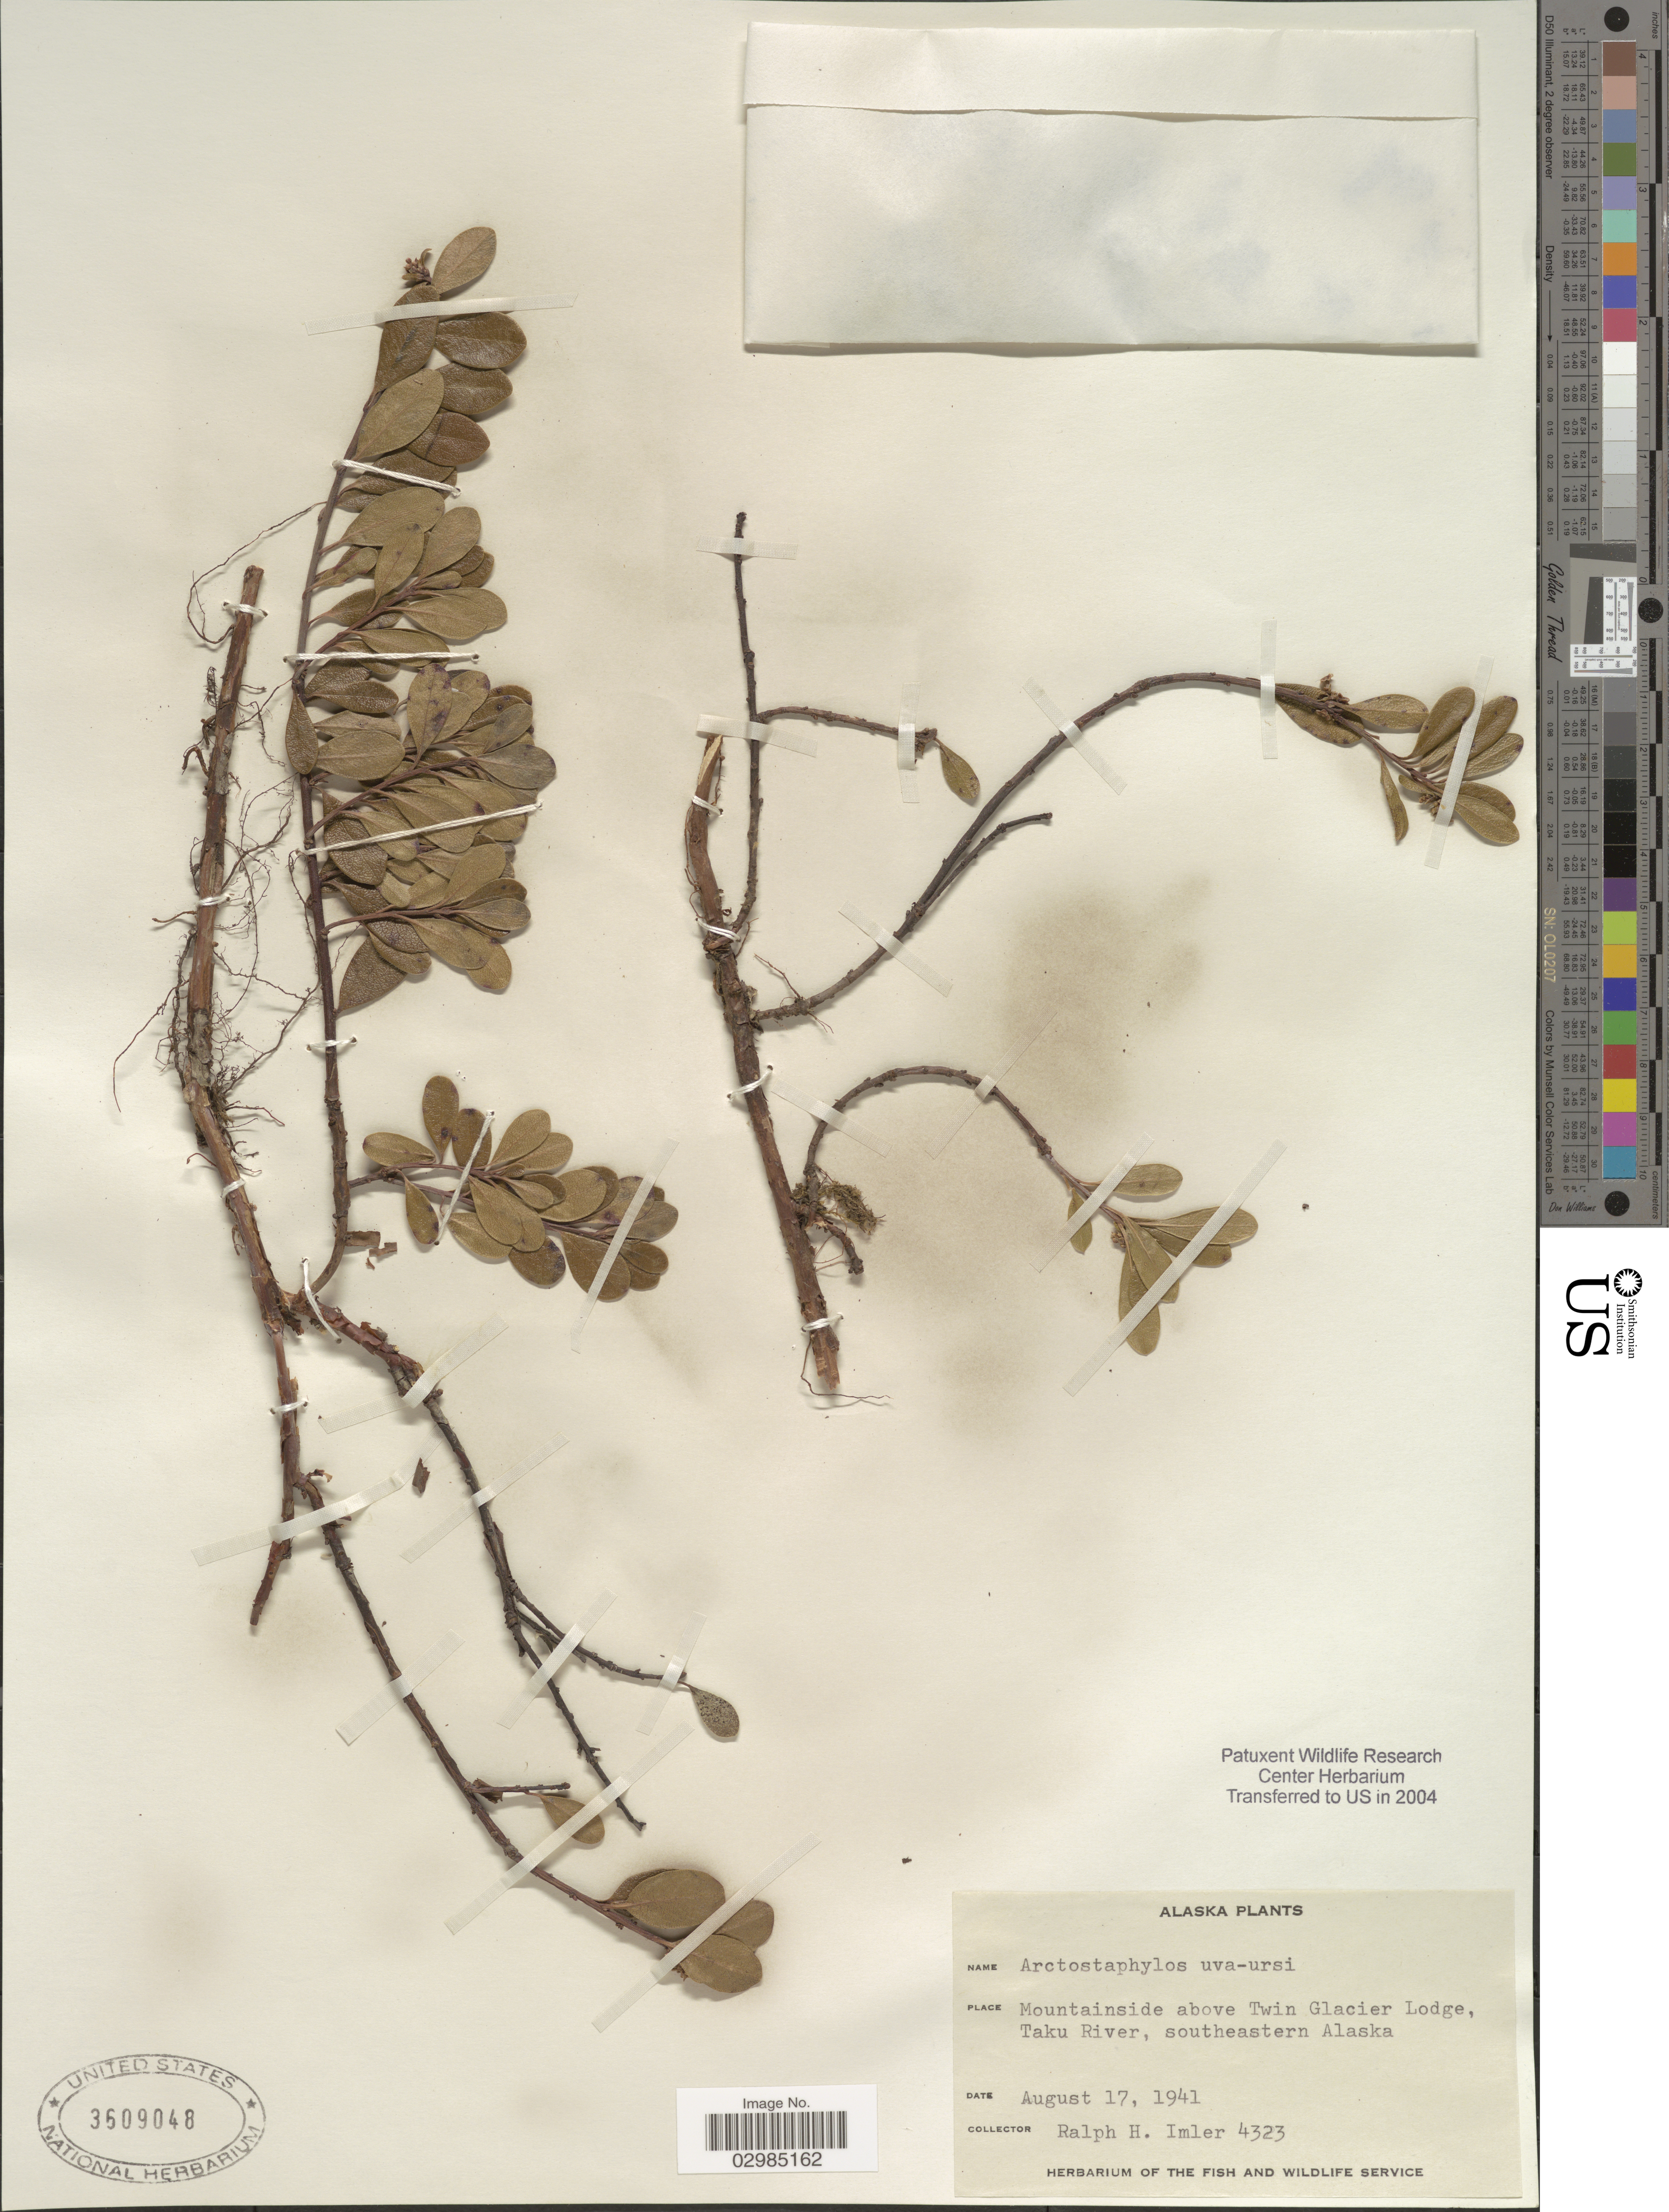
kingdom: Plantae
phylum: Tracheophyta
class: Magnoliopsida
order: Ericales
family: Ericaceae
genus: Arctostaphylos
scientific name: Arctostaphylos uva-ursi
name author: (L.) Spreng.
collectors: R. Imler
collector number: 4323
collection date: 1941-08-17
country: United States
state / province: Alaska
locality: Mountainside above Twin Glacier Lodge, Taku River, southeastern Alaska.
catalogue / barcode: US 3609048